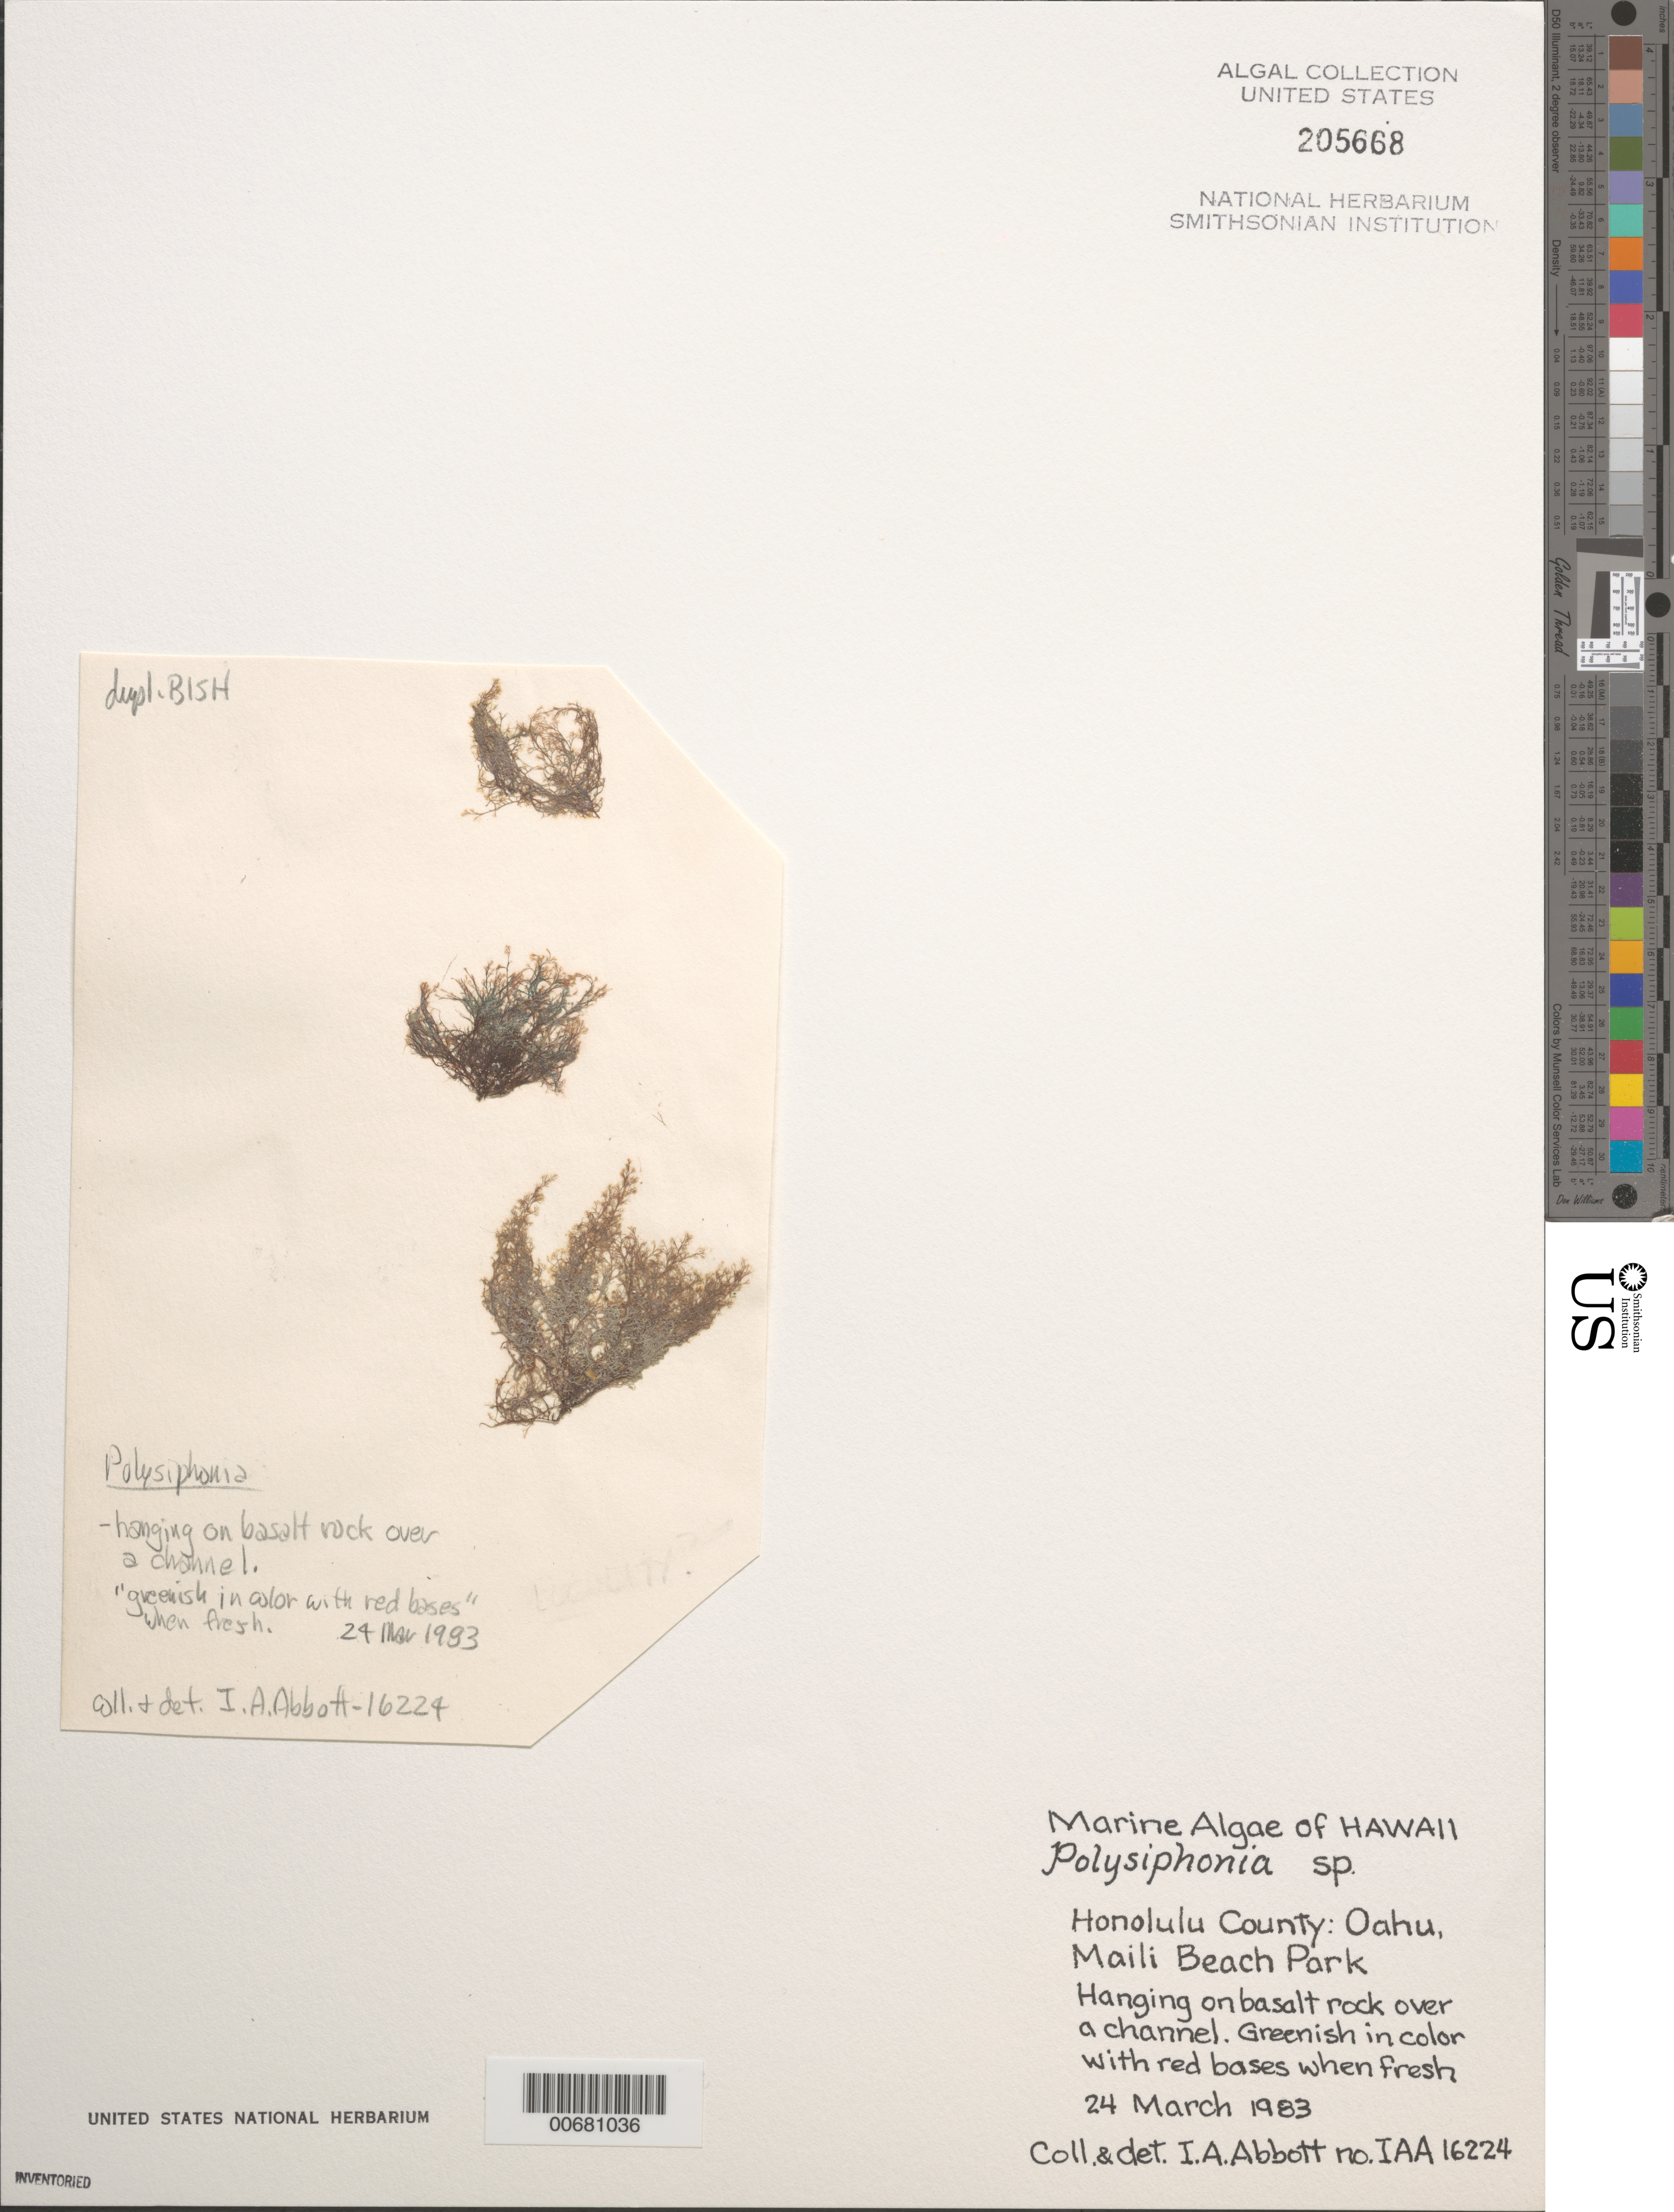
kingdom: Plantae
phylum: Rhodophyta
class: Florideophyceae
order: Ceramiales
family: Rhodomelaceae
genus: Polysiphonia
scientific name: Polysiphonia sp.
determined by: Abbott, Isabella A.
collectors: I. A. Abbott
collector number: IAA 16224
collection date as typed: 24 Mar 1983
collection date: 1983-03-24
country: United States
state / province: Hawaii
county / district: Honolulu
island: Oahu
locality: Maili Beach Park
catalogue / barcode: US 205668